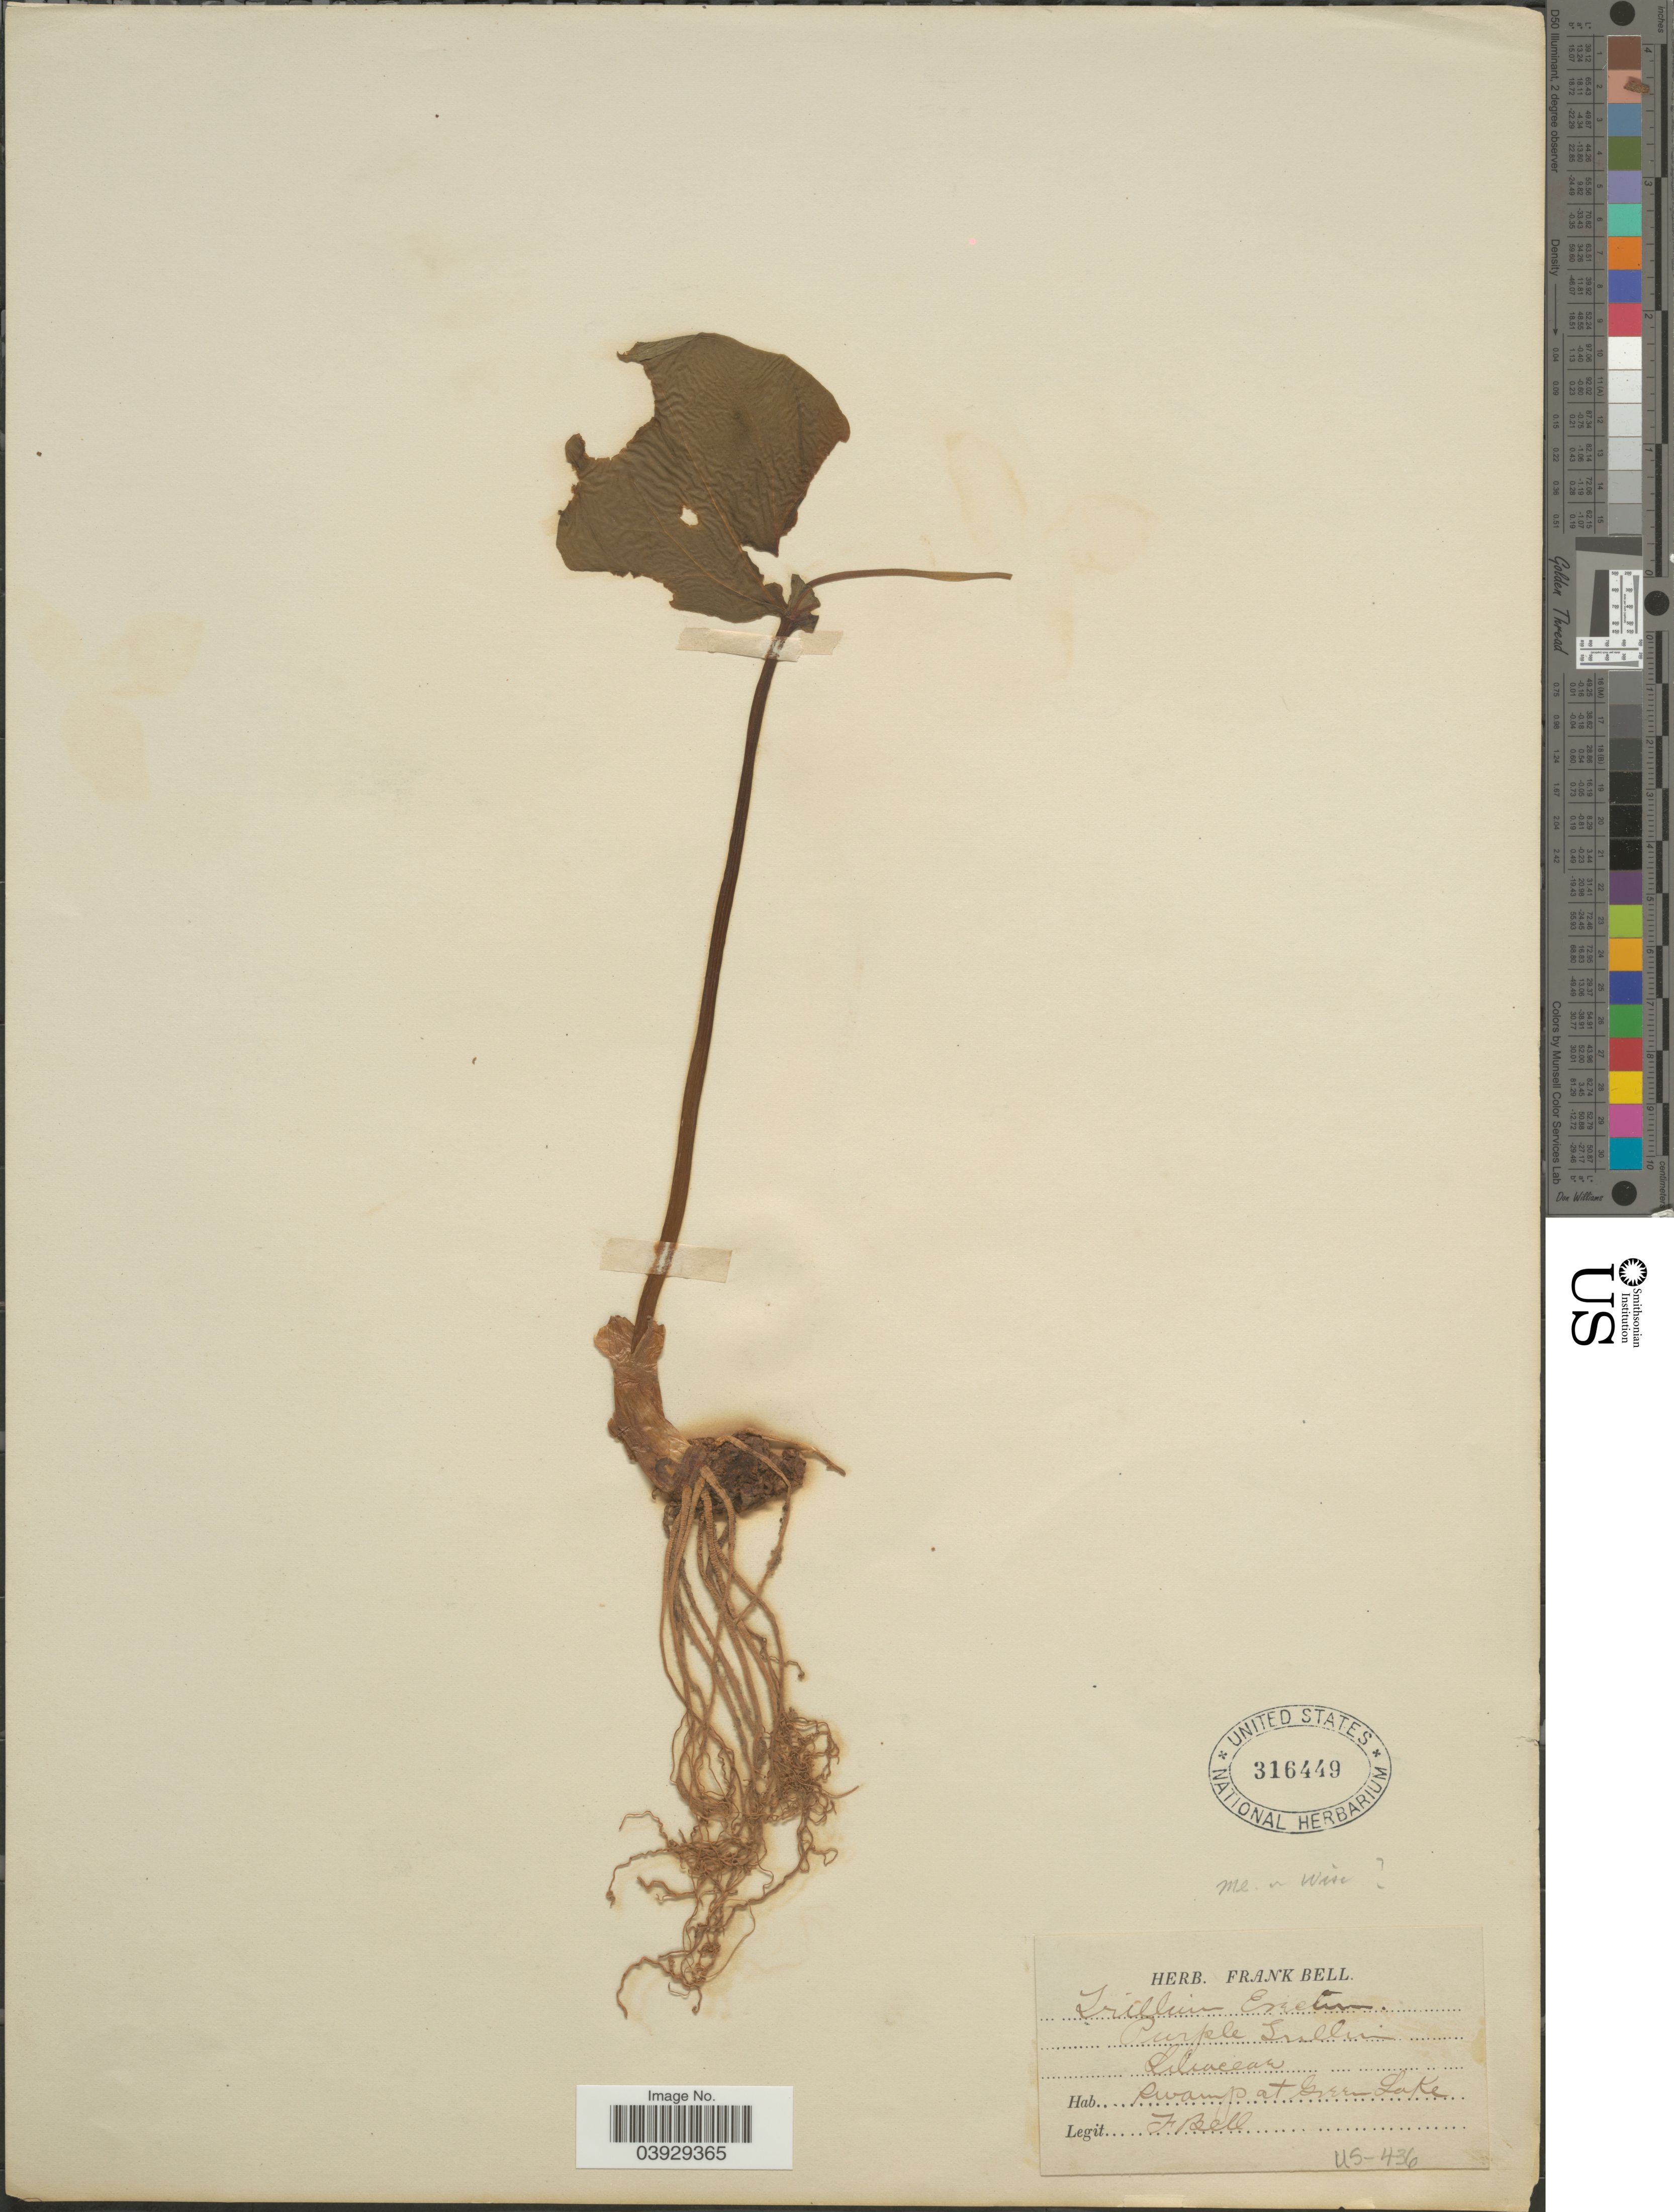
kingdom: Plantae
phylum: Tracheophyta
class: Liliopsida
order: Liliales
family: Melanthiaceae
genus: Trillium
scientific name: Trillium erectum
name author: L.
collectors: F. Bell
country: United States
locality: Swamp at Green Lake.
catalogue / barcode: US 316449